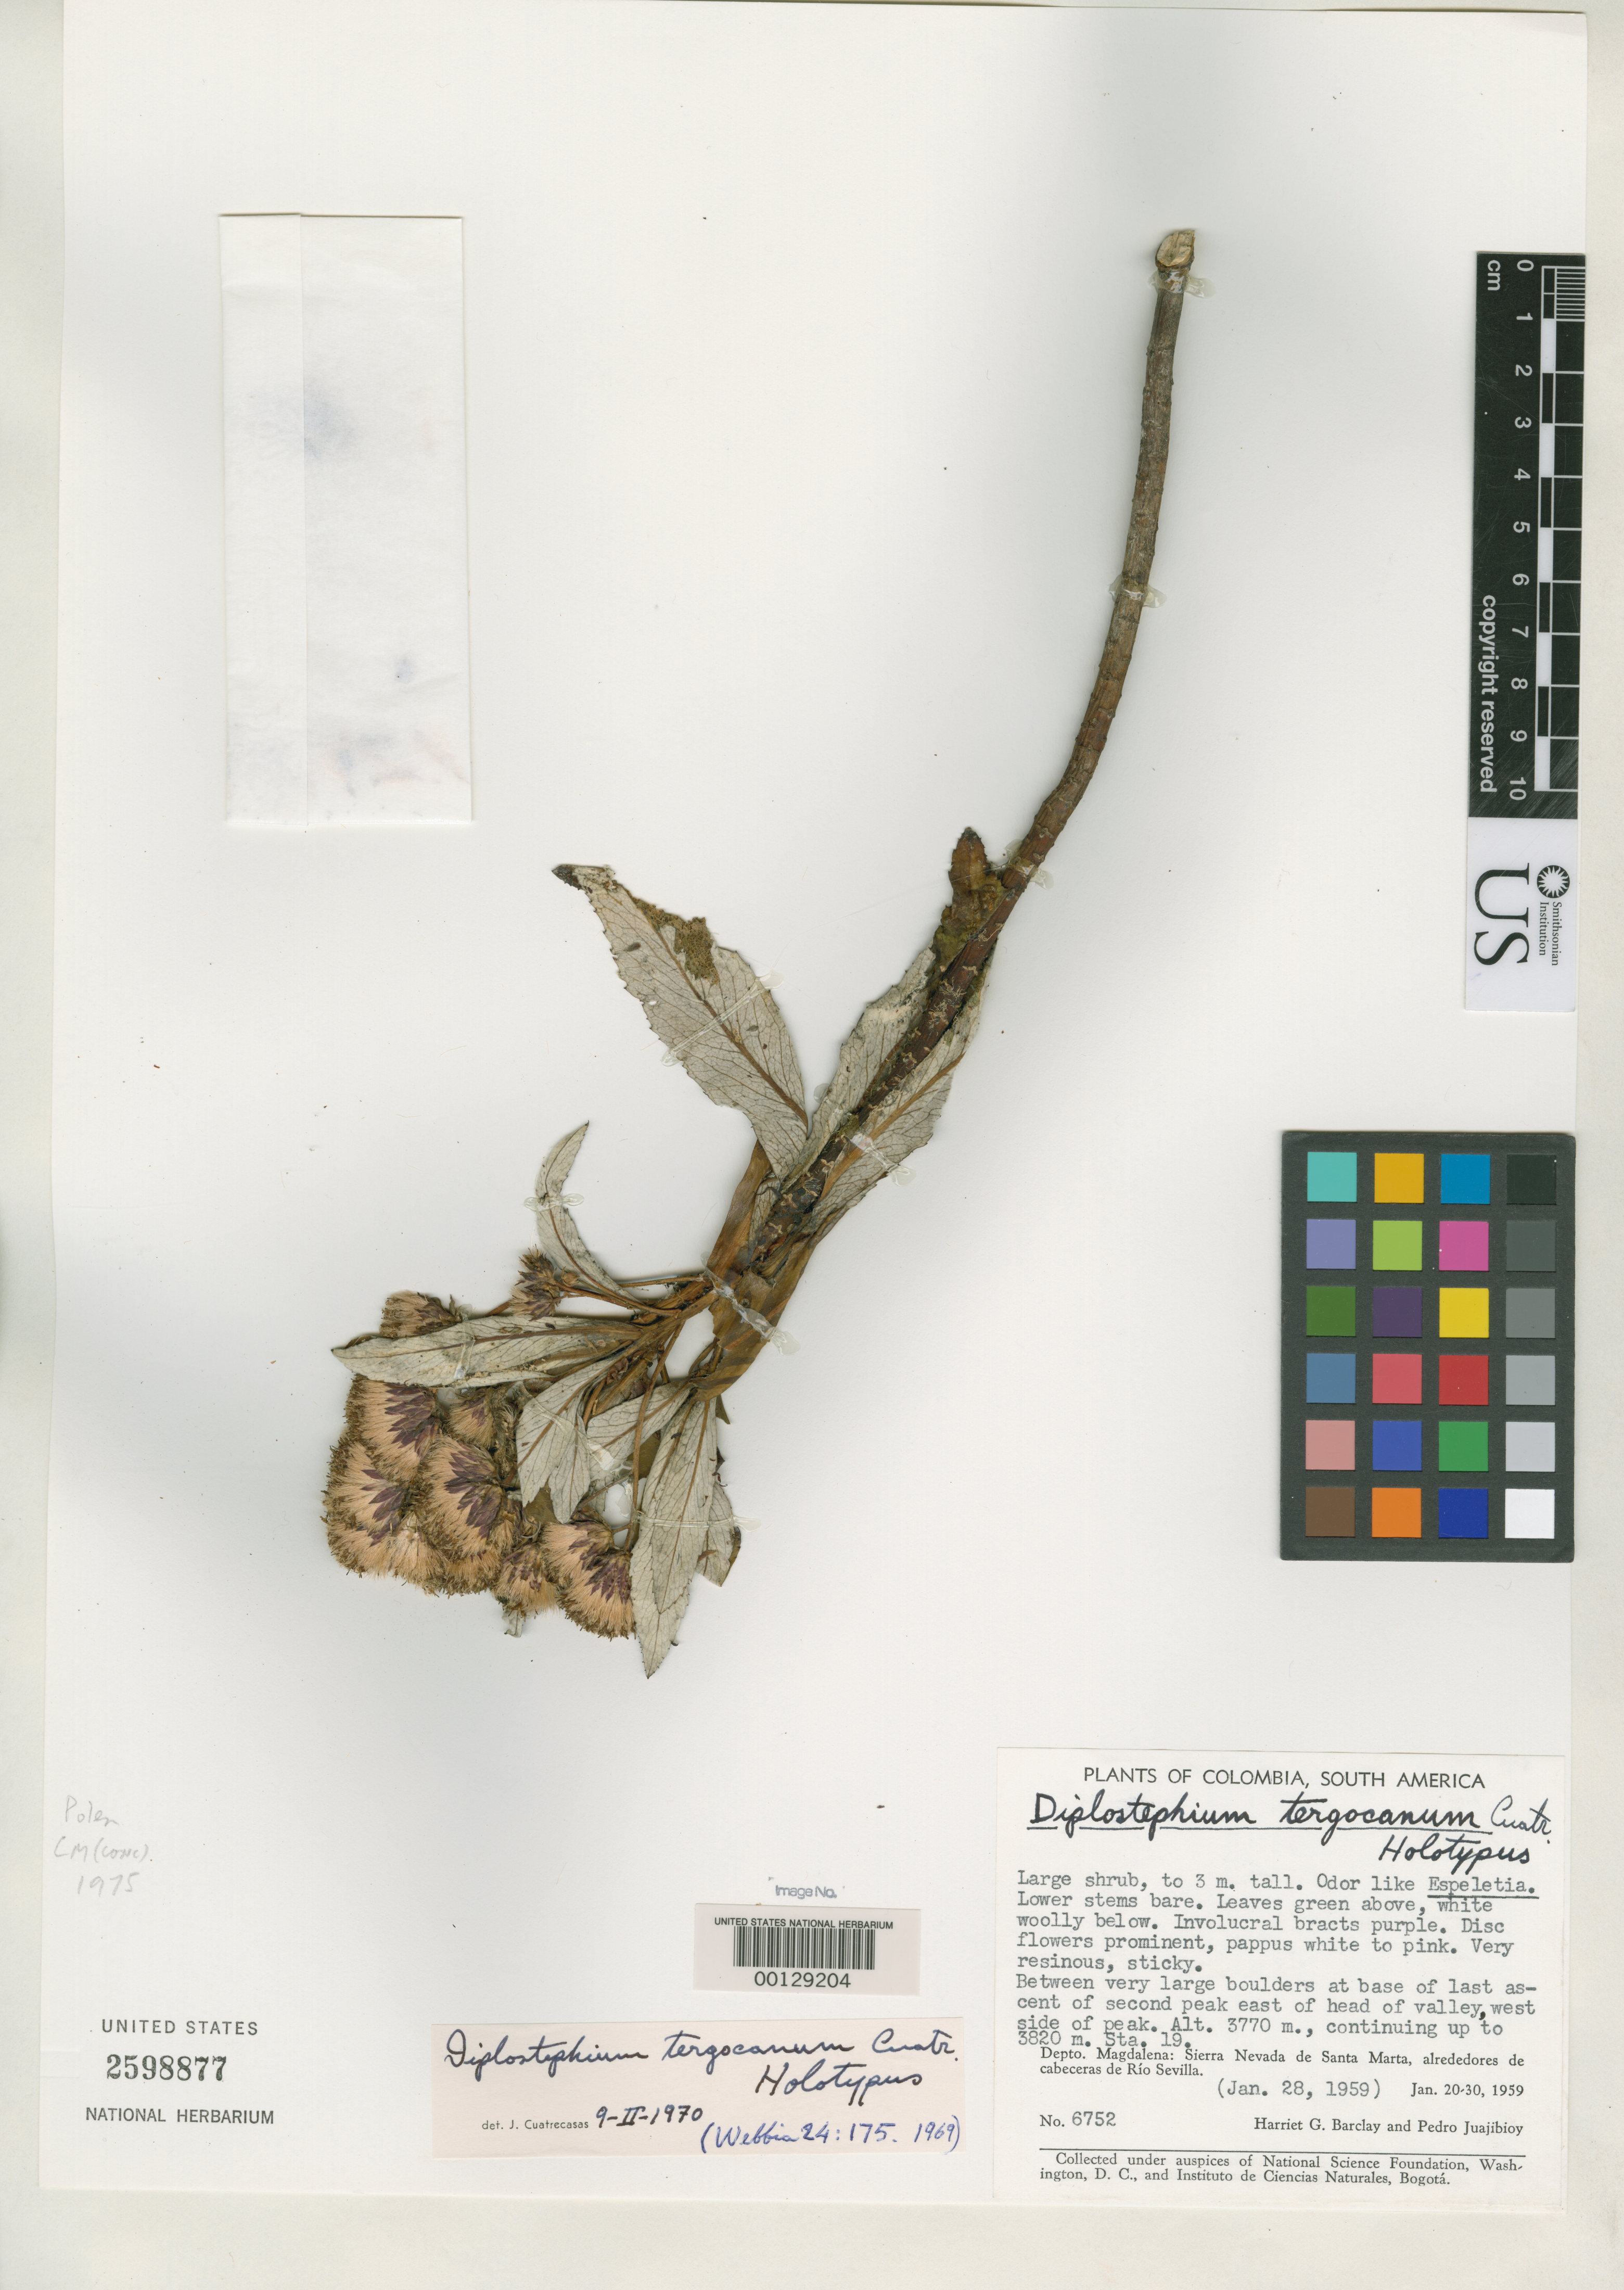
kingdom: Plantae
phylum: Tracheophyta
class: Magnoliopsida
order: Asterales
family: Asteraceae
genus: Diplostephium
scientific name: Diplostephium tergocanum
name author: Cuatrec.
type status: Holotype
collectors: H. G. Barclay & P. Juajibioy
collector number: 6752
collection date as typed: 28 Jan 1959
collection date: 1959-01-28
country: Colombia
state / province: Magdalena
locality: Sierra Nevada de Santa Marta.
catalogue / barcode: US 2598877